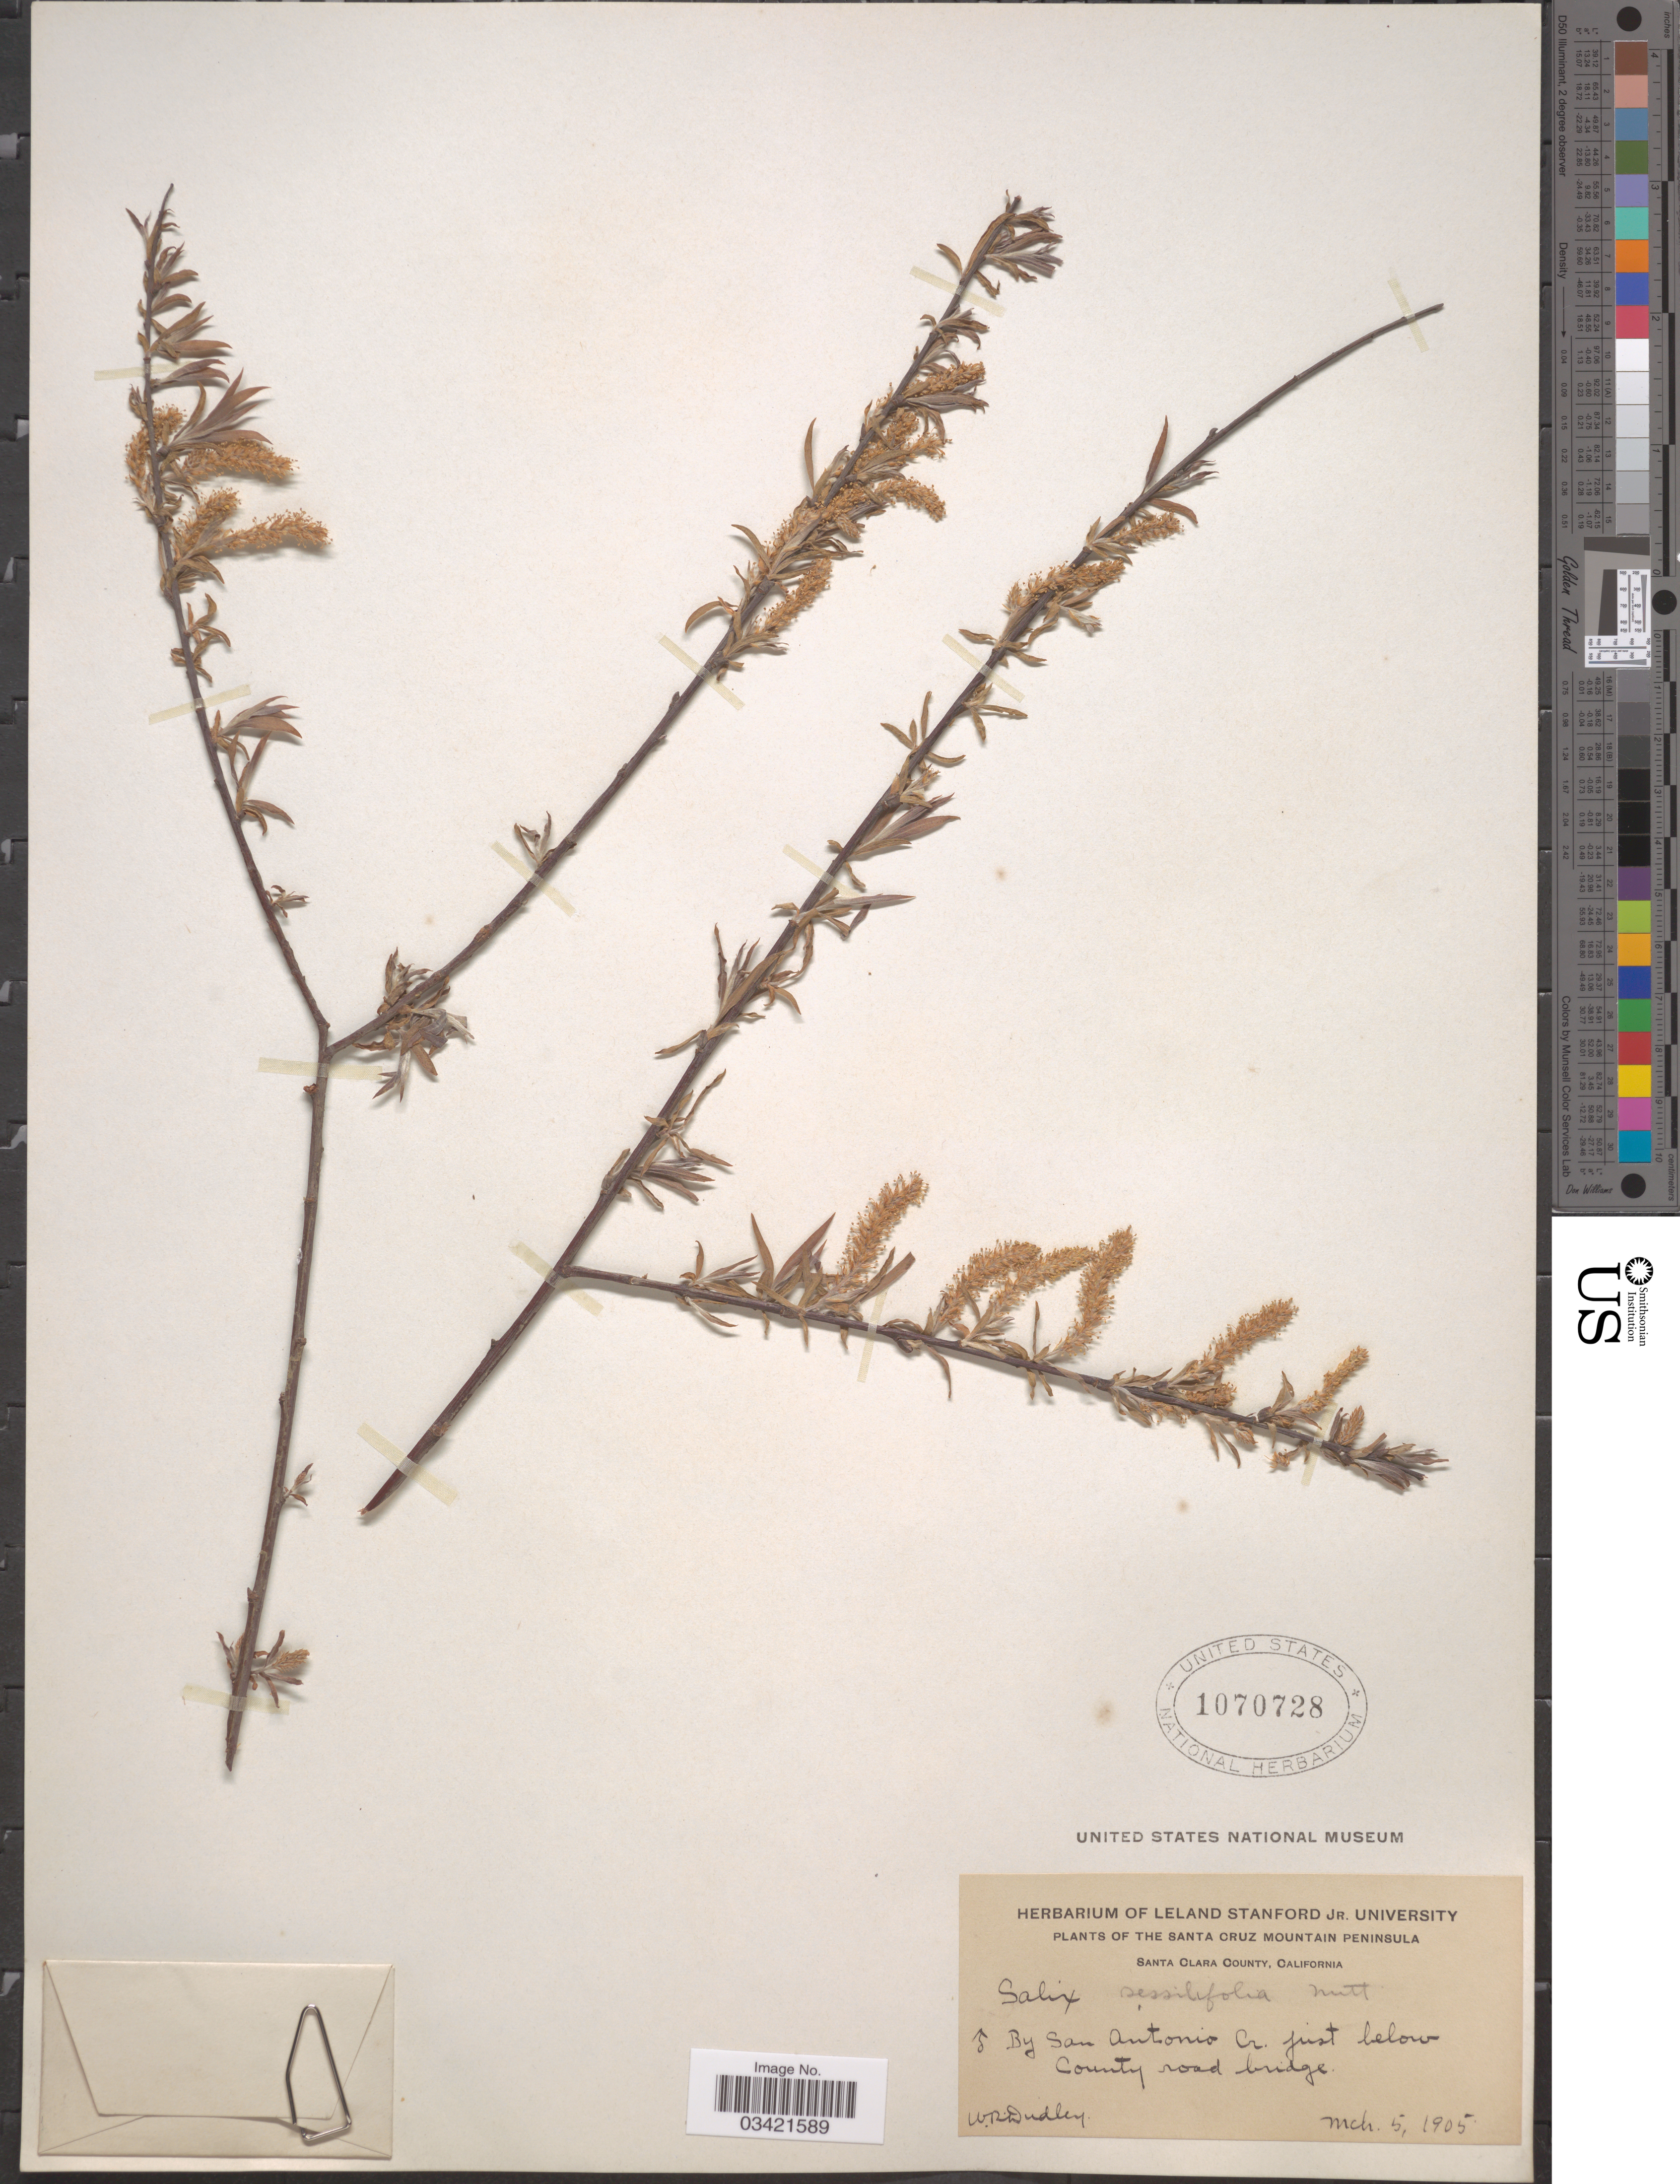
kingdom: Plantae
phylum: Tracheophyta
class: Magnoliopsida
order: Malpighiales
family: Salicaceae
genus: Salix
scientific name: Salix hindsiana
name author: Benth.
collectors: W. Dudley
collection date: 1905-03-05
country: United States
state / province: California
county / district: Santa Clara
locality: Santa Cruz Mountain Peninsula. Santa Clara County. By San Antonio Cr. just below County road bridge.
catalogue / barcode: US 1070728